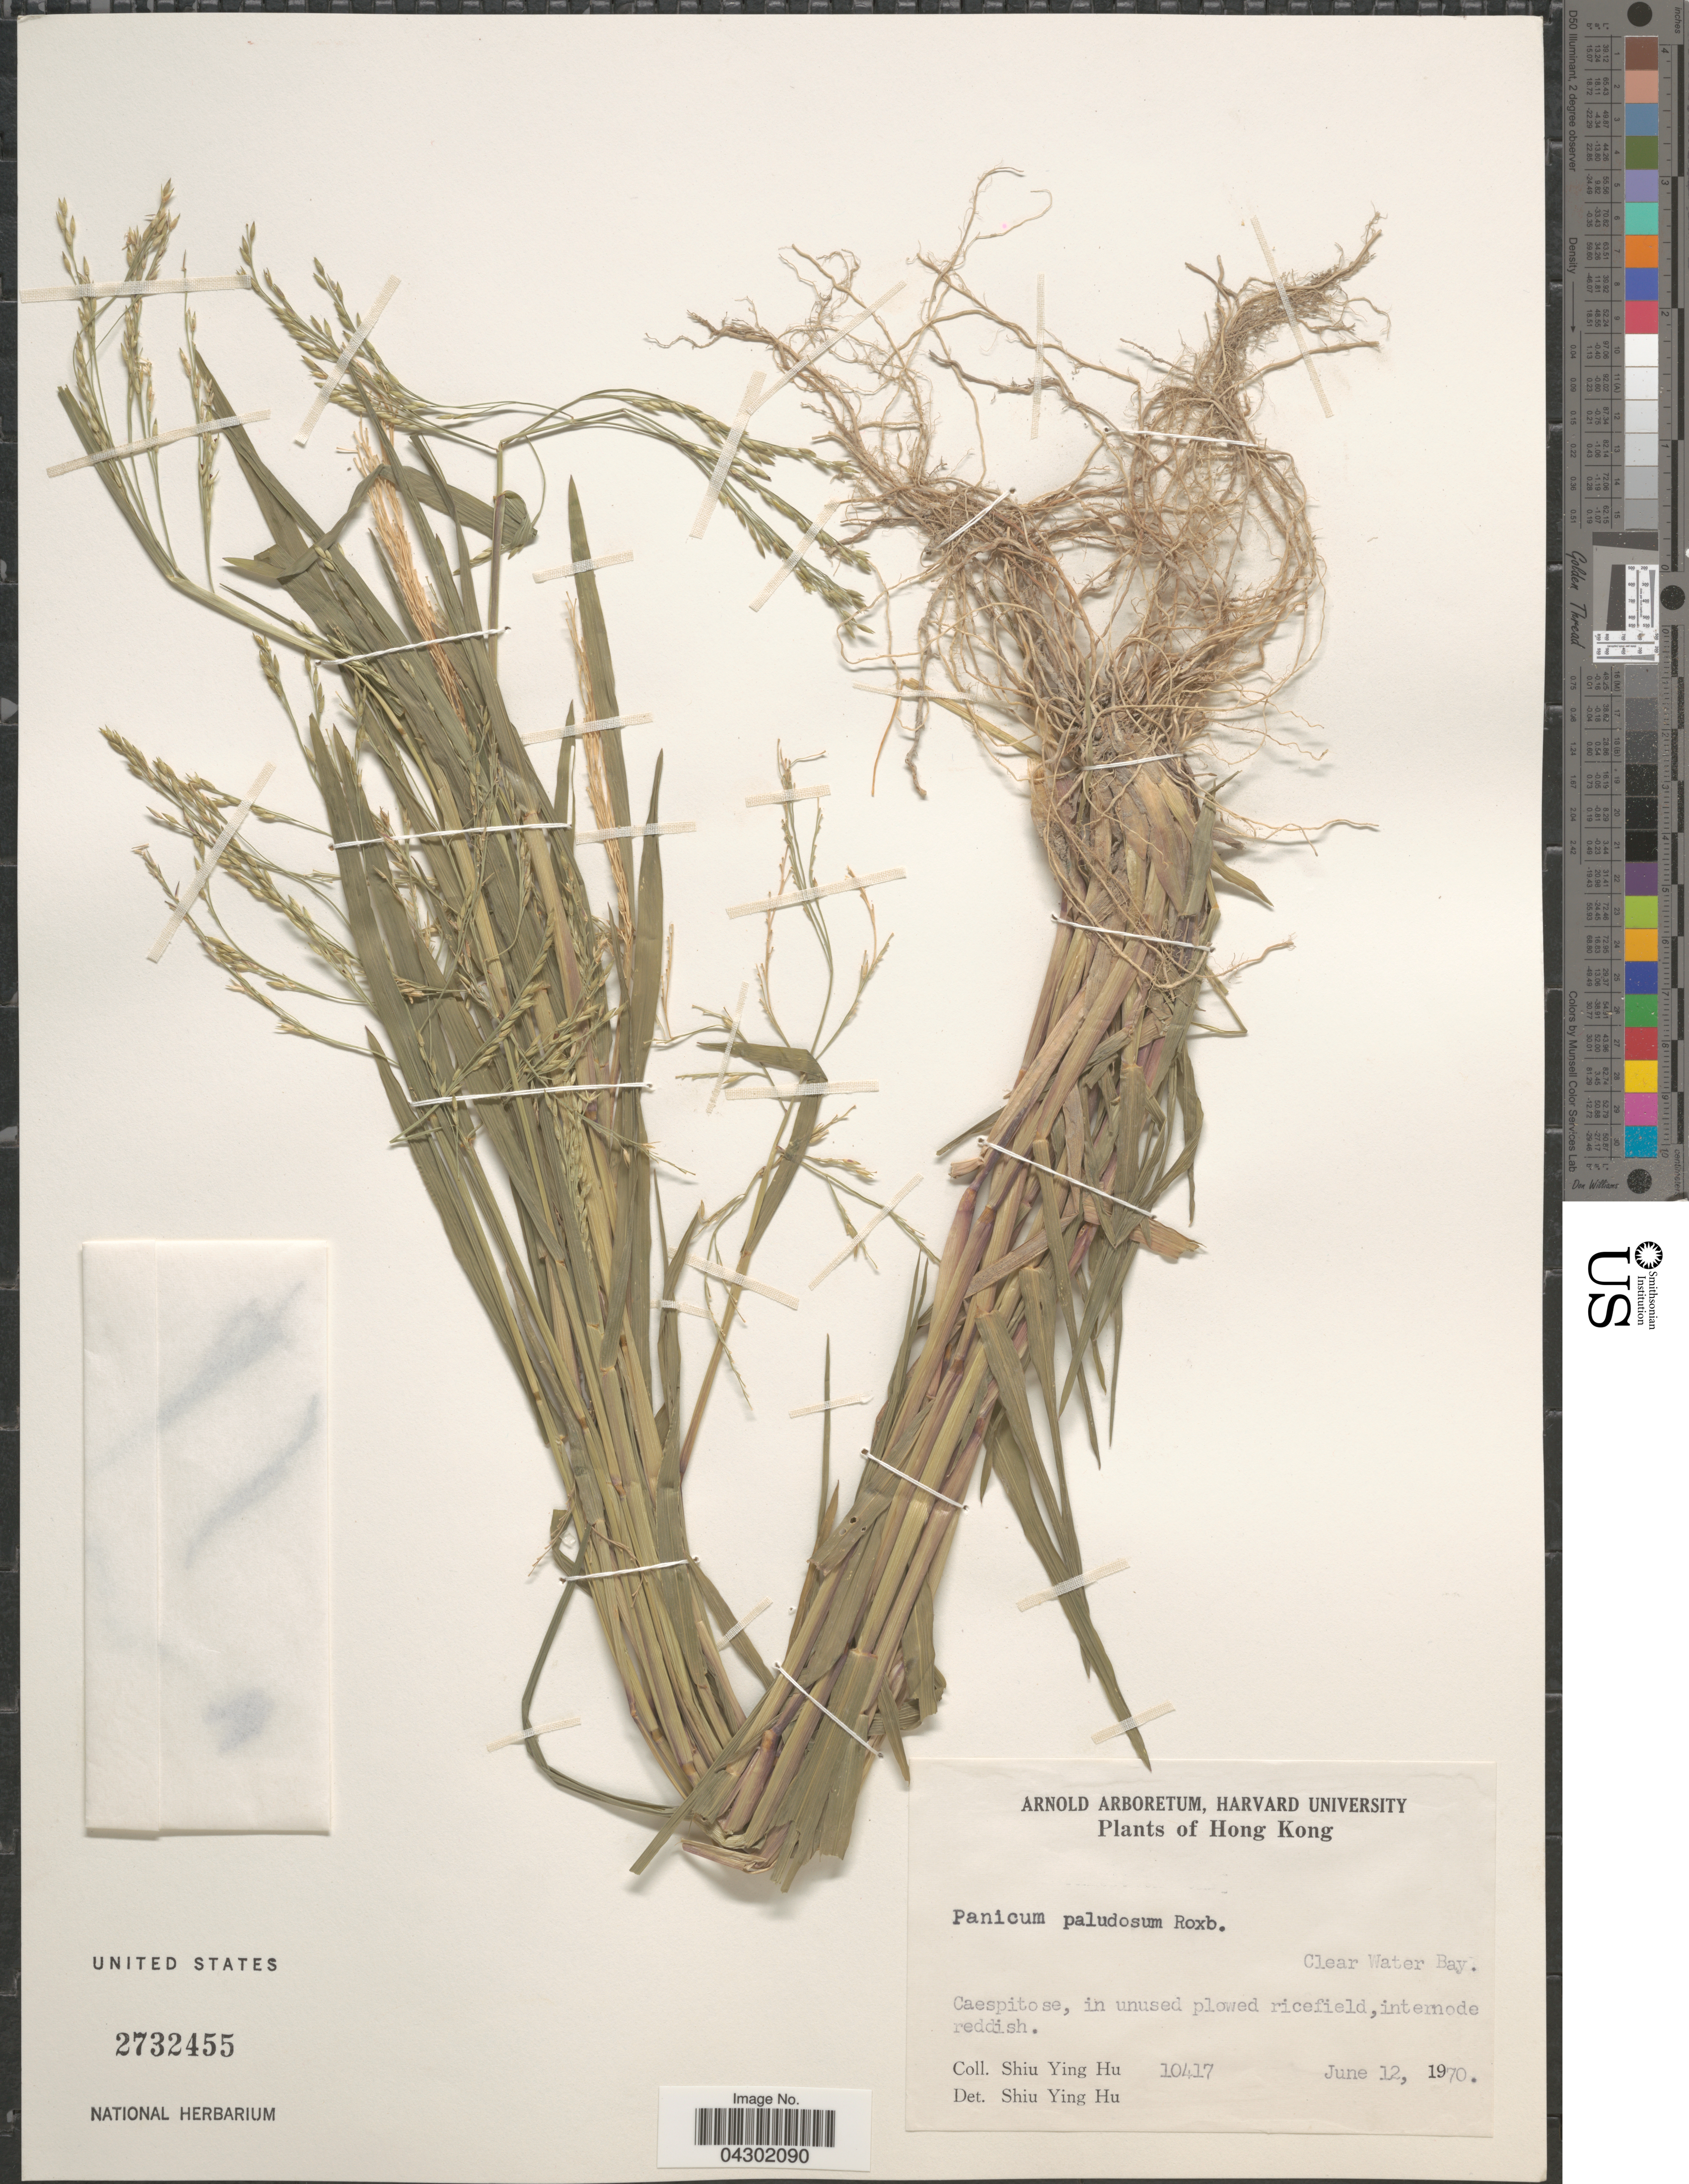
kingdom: Plantae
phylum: Tracheophyta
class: Liliopsida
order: Poales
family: Poaceae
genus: Panicum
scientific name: Panicum paludosum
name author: Roxb.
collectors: S. Y. Hu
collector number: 10417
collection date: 1970-06-12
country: China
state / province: Hong Kong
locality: Clear Water Bay.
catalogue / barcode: US 2732455